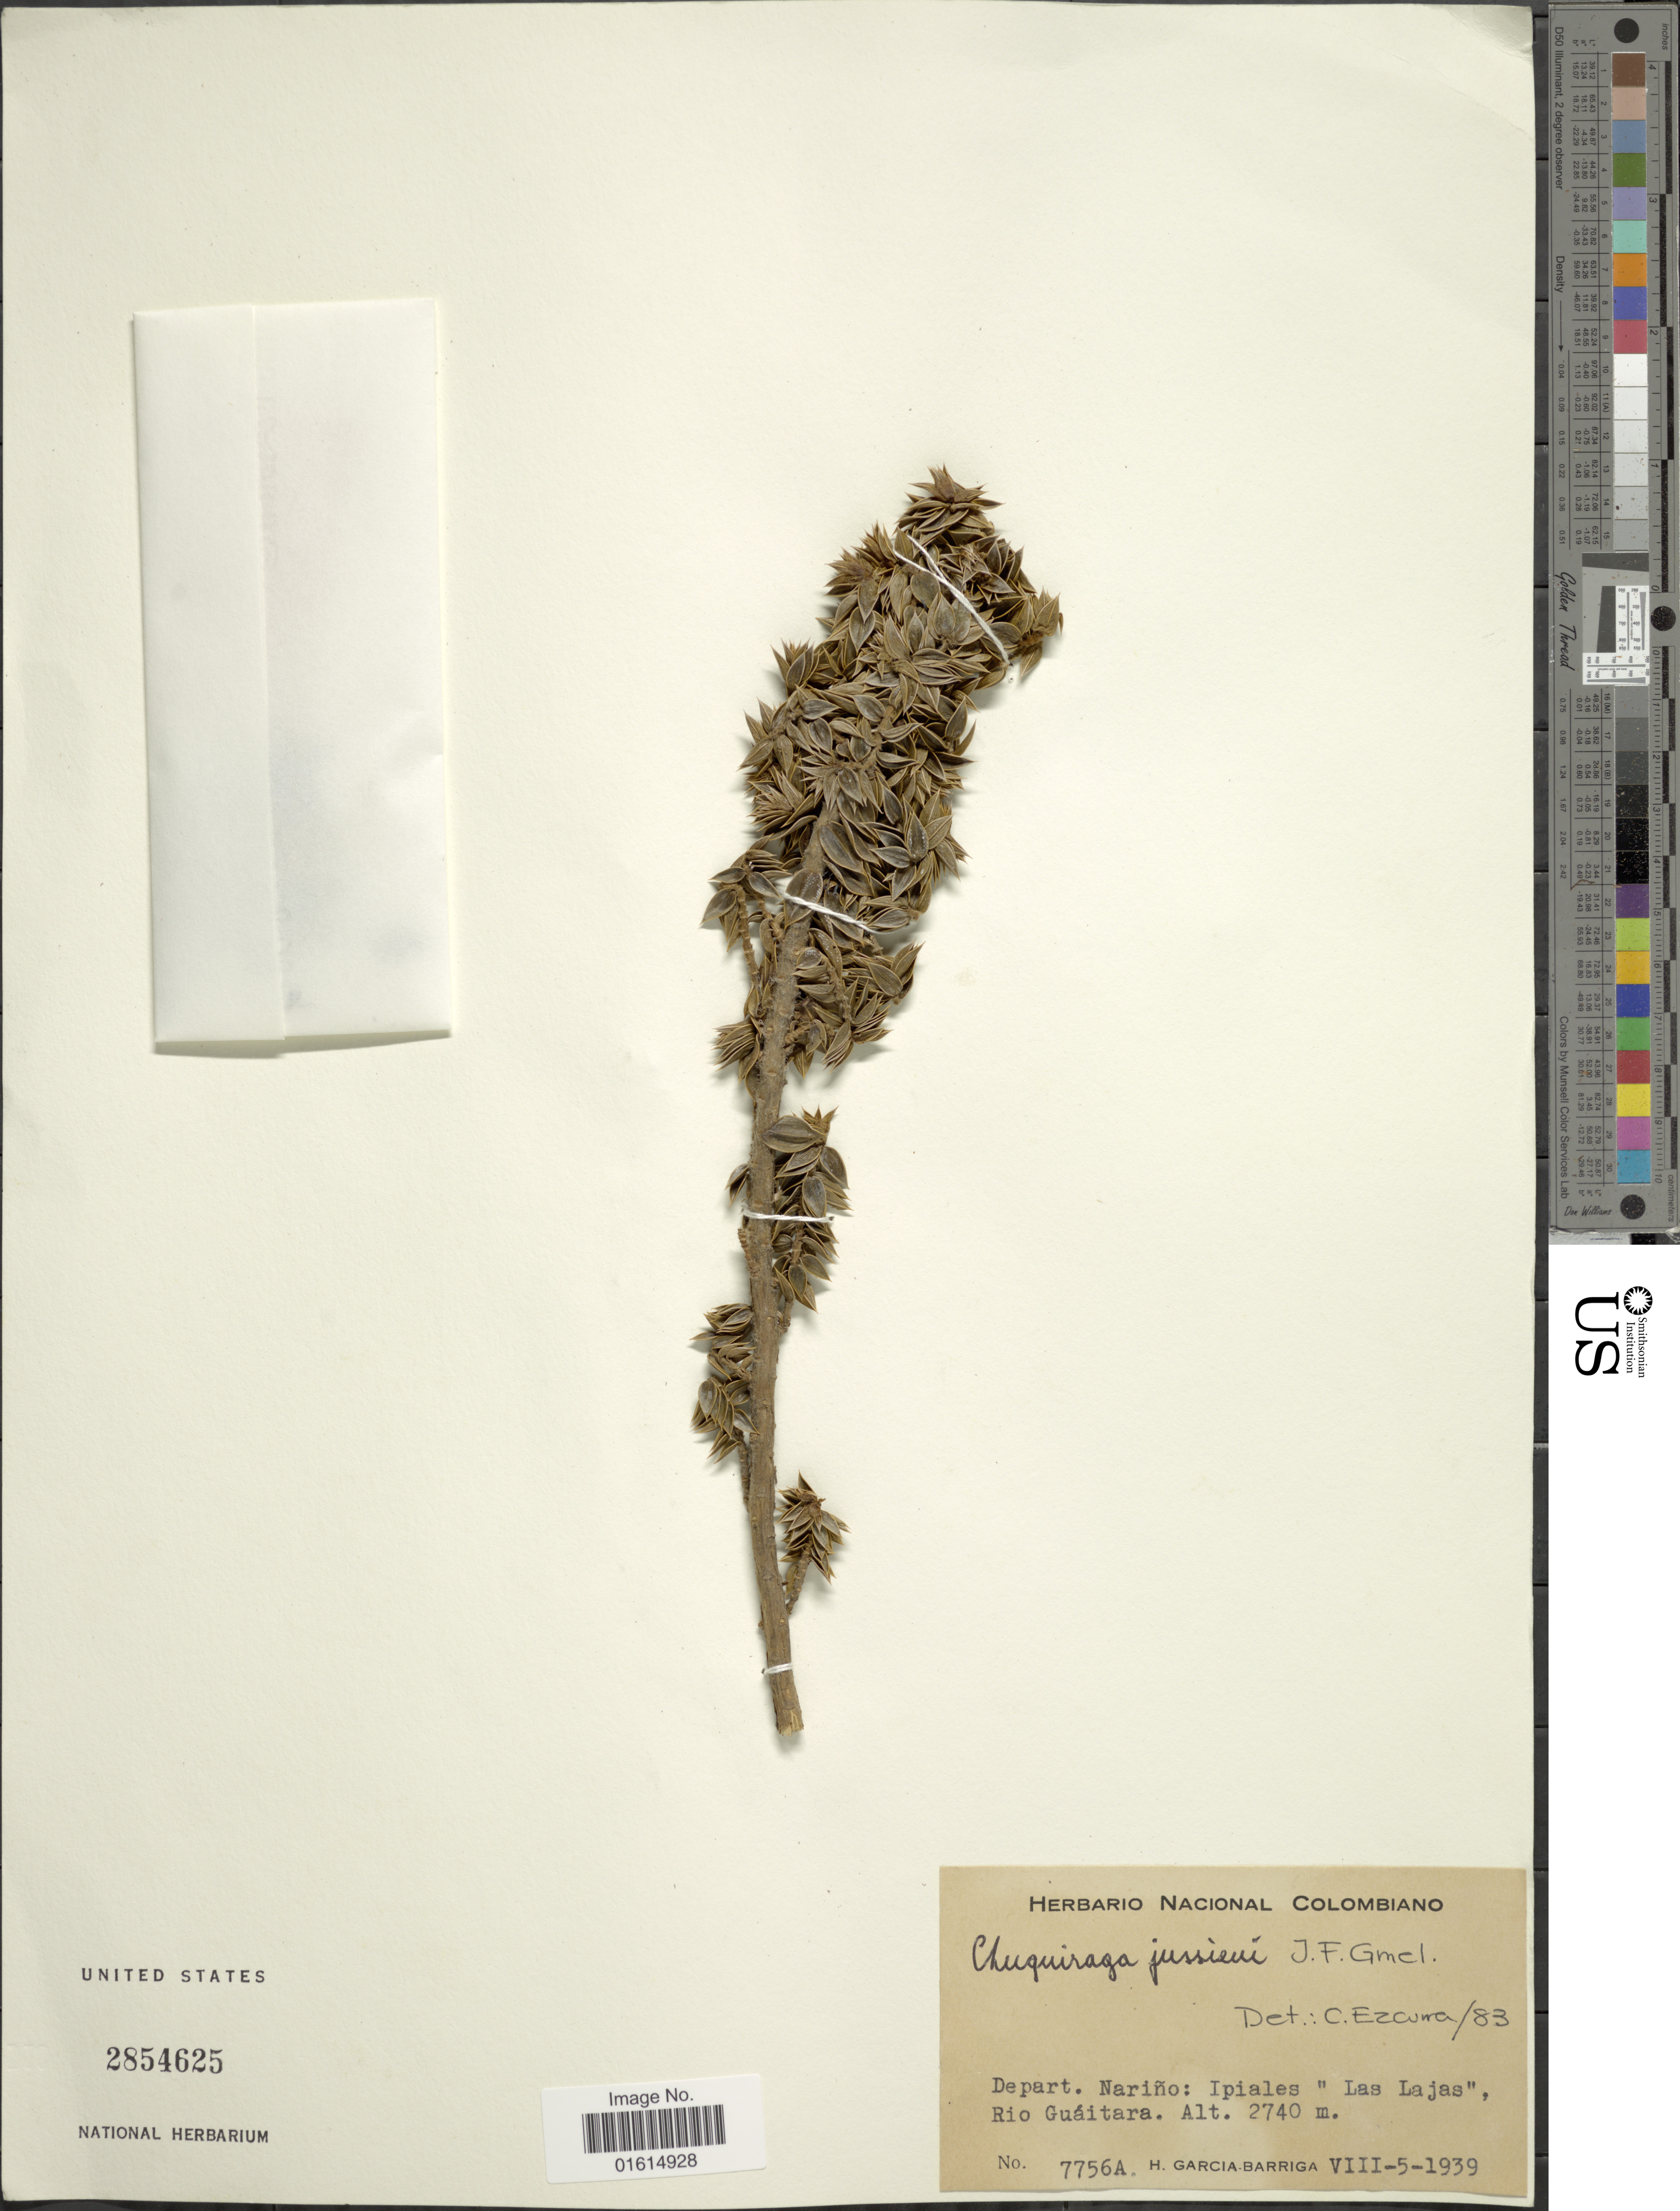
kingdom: Plantae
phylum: Tracheophyta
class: Magnoliopsida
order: Asterales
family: Asteraceae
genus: Chuquiraga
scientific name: Chuquiraga jussieui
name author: J.F. Gmel.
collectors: H. García Barriga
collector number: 7756A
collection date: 1939-08-05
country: Colombia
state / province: Nariño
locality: Depart. Narino, Ipiales, Las Lajas, Rio Guaitara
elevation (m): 2740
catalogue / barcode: US 2854625